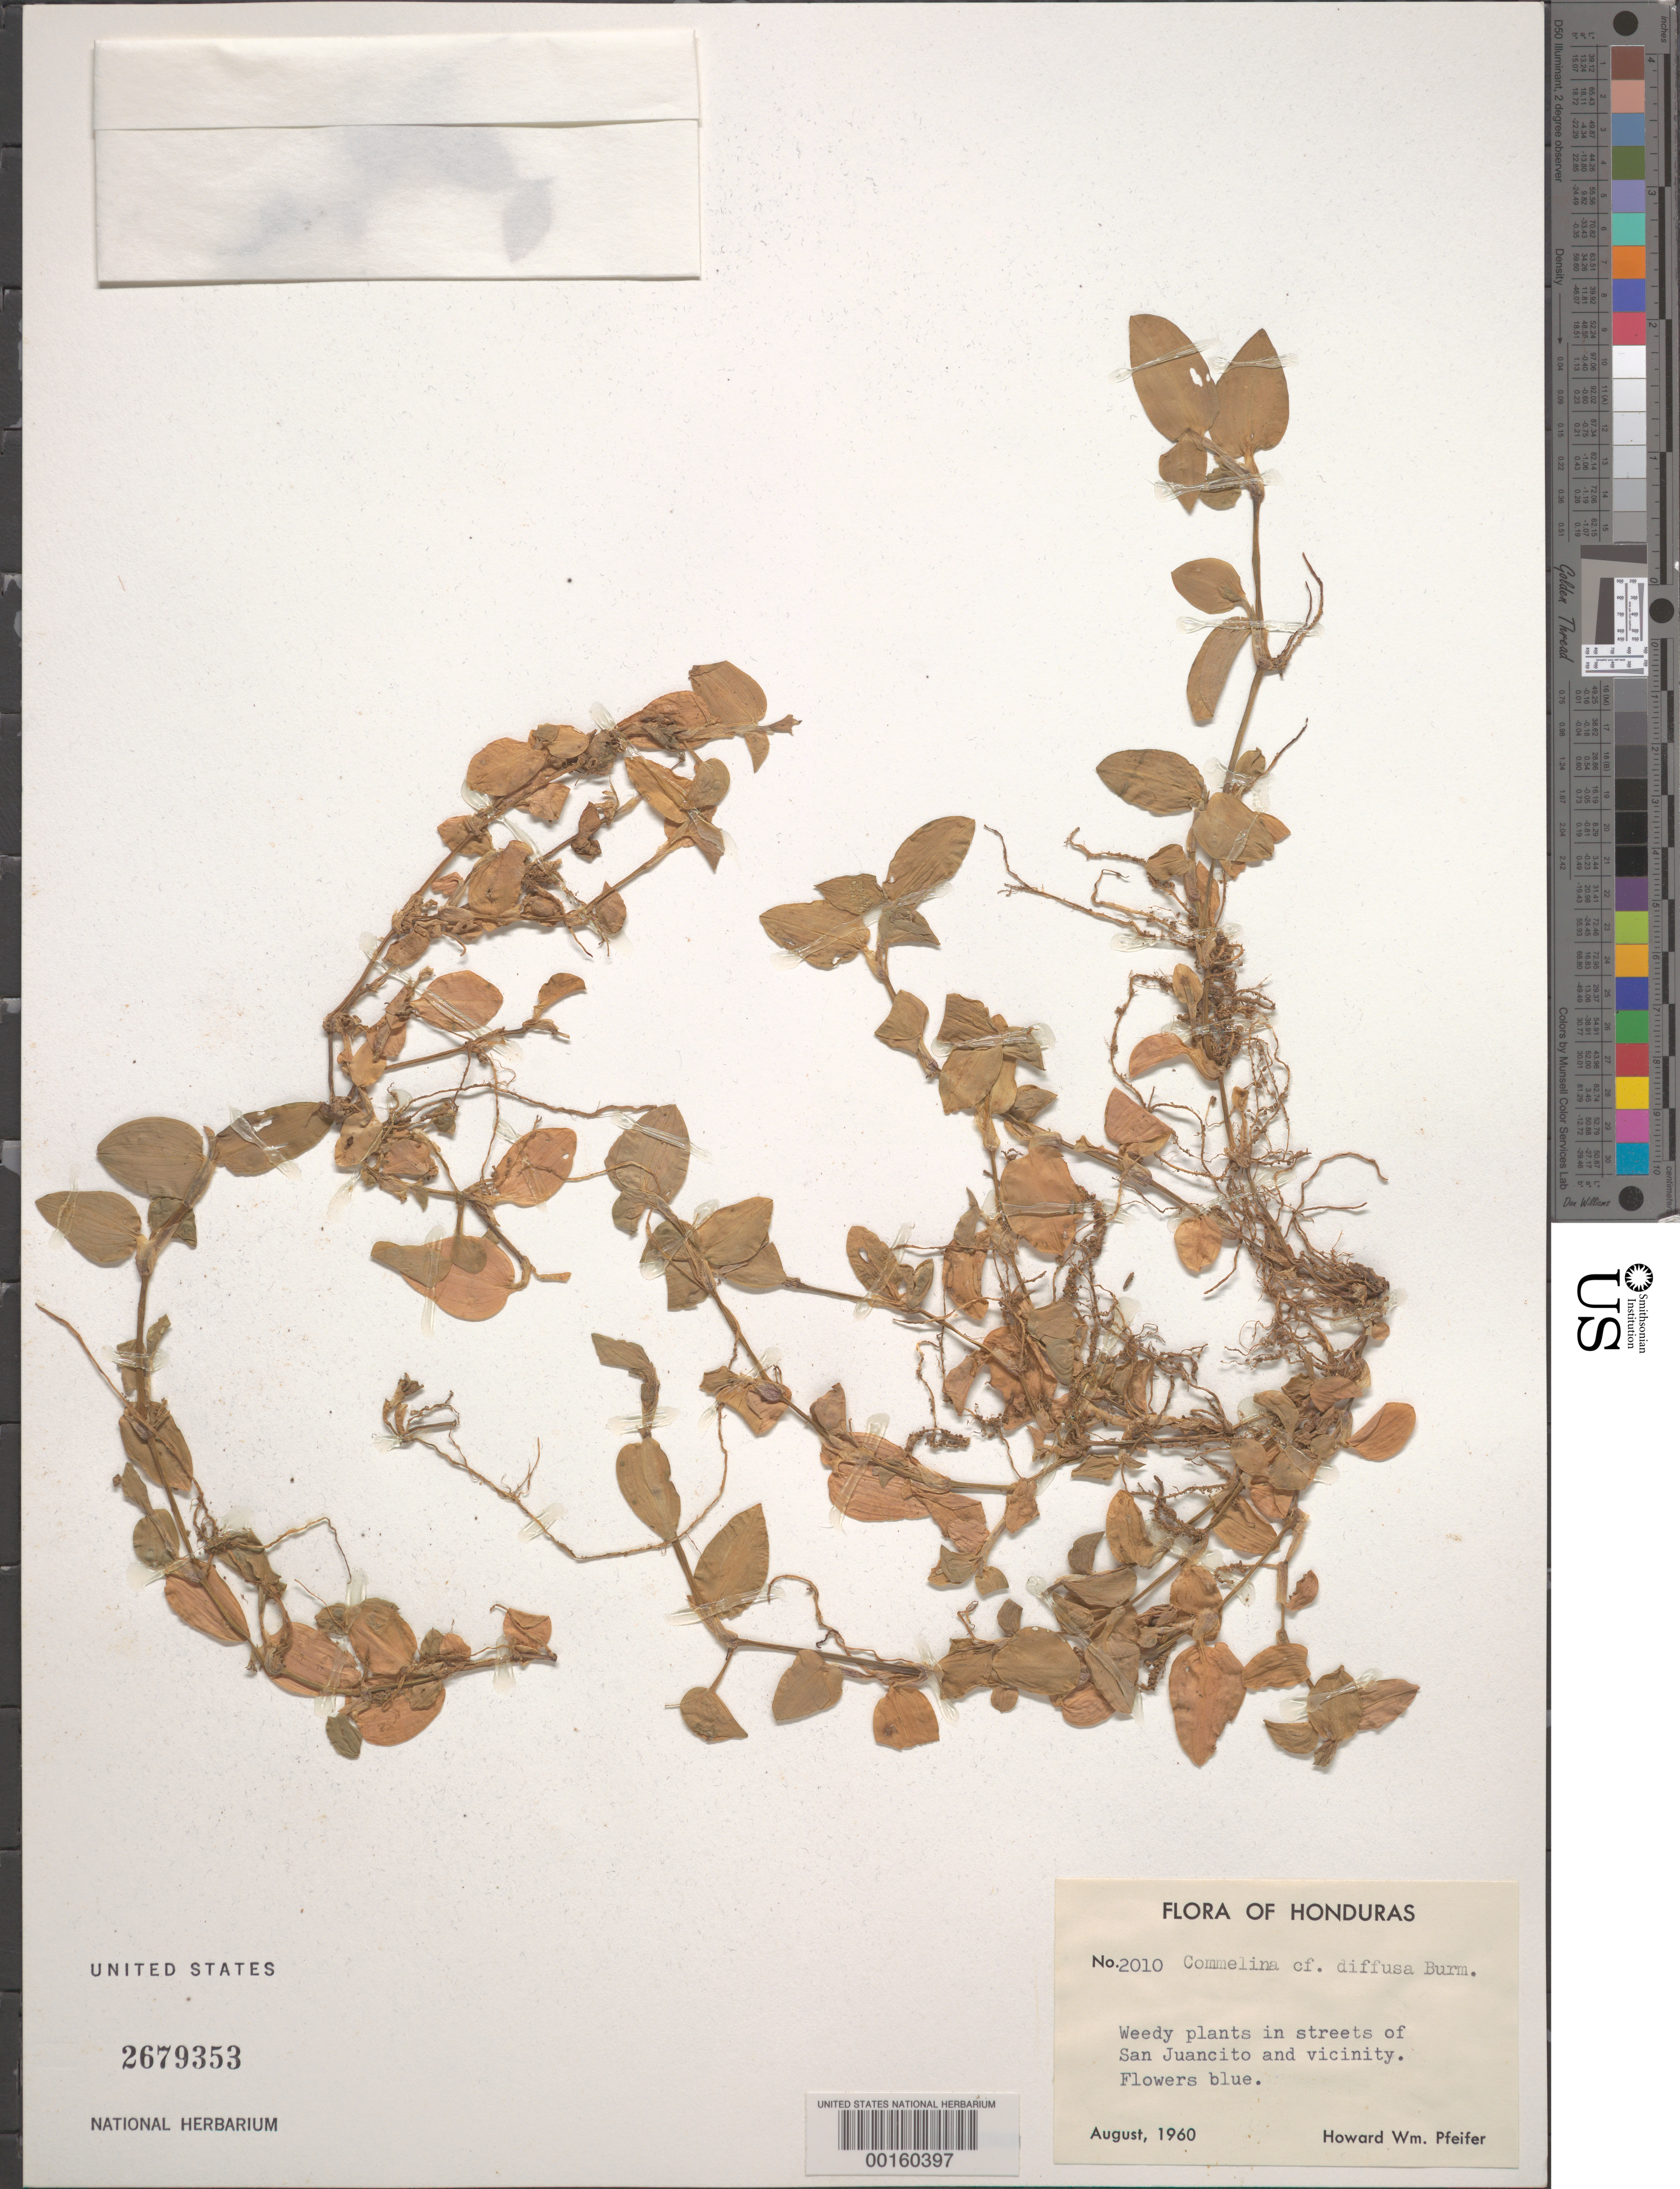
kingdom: Plantae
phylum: Tracheophyta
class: Liliopsida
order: Commelinales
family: Commelinaceae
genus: Commelina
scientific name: Commelina diffusa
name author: Burm. f.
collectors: H. H. Pfeiffer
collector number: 2010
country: Honduras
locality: San Juancito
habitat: Weedy area on streets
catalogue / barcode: US 2679353